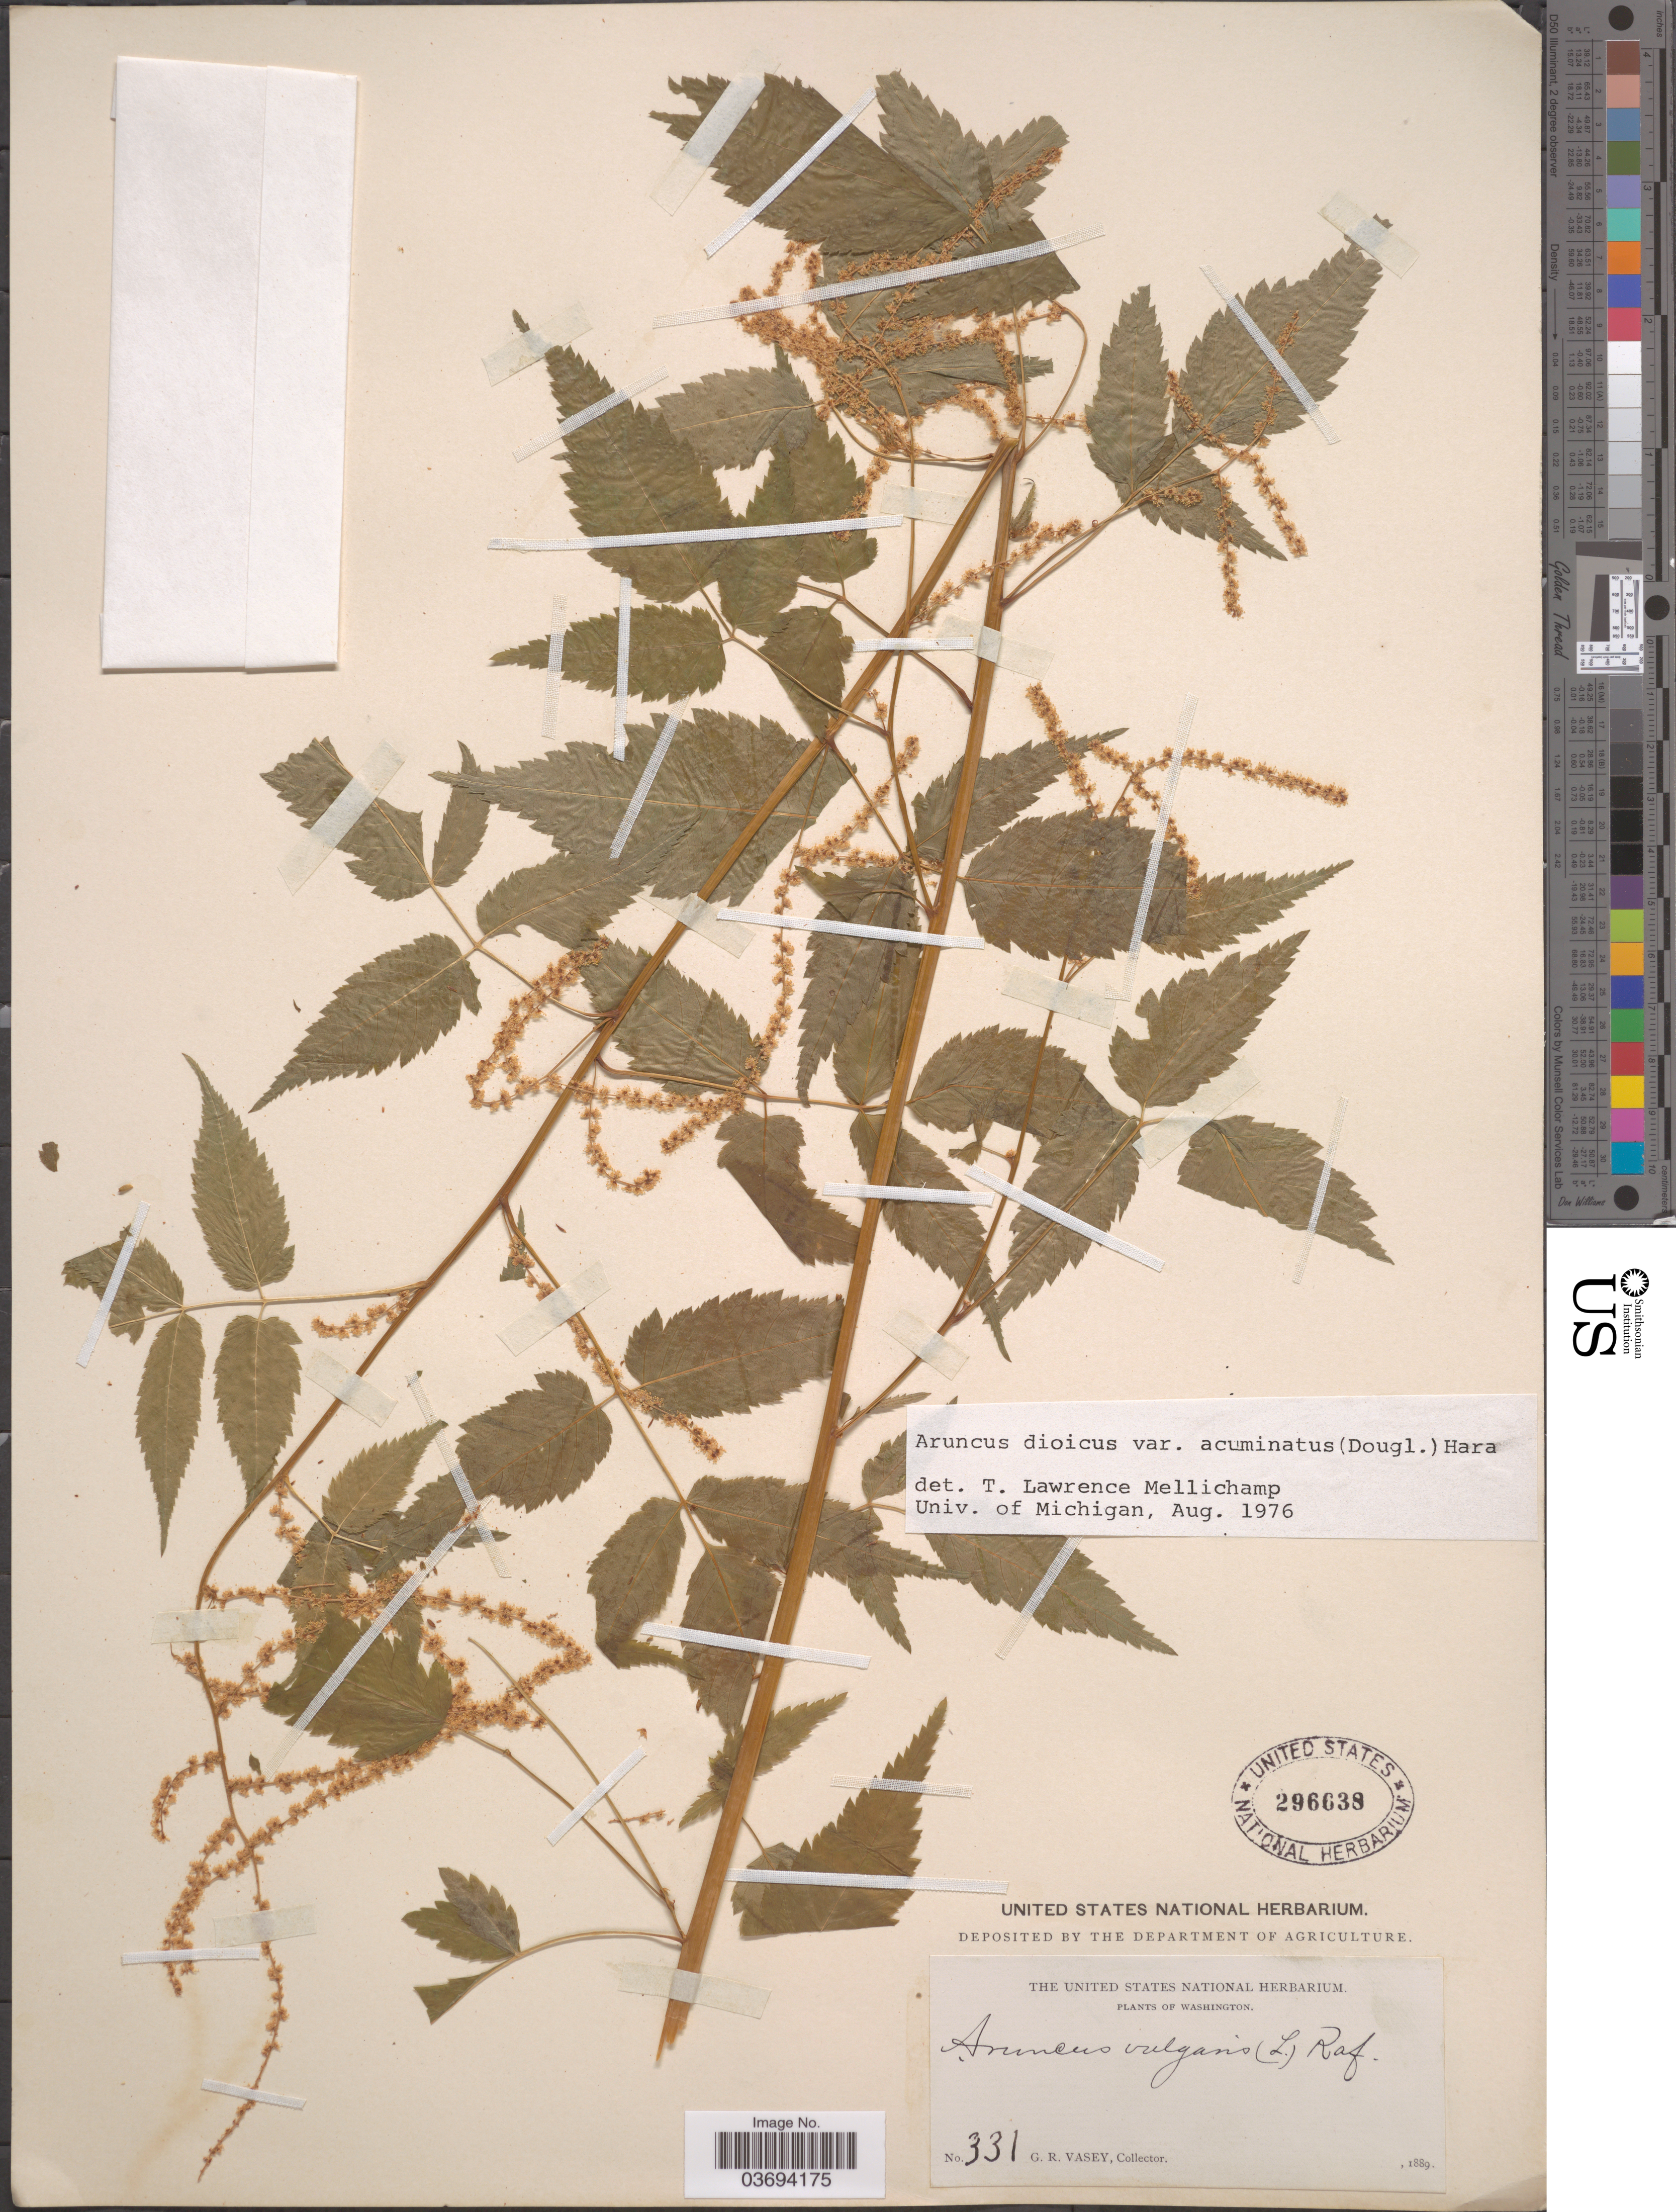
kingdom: Plantae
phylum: Tracheophyta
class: Magnoliopsida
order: Rosales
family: Rosaceae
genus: Aruncus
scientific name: Aruncus dioicus var. acuminatus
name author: (Rydb.) H. Hara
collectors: G. R. Vasey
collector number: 331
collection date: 1889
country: United States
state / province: Washington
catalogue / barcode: US 296638